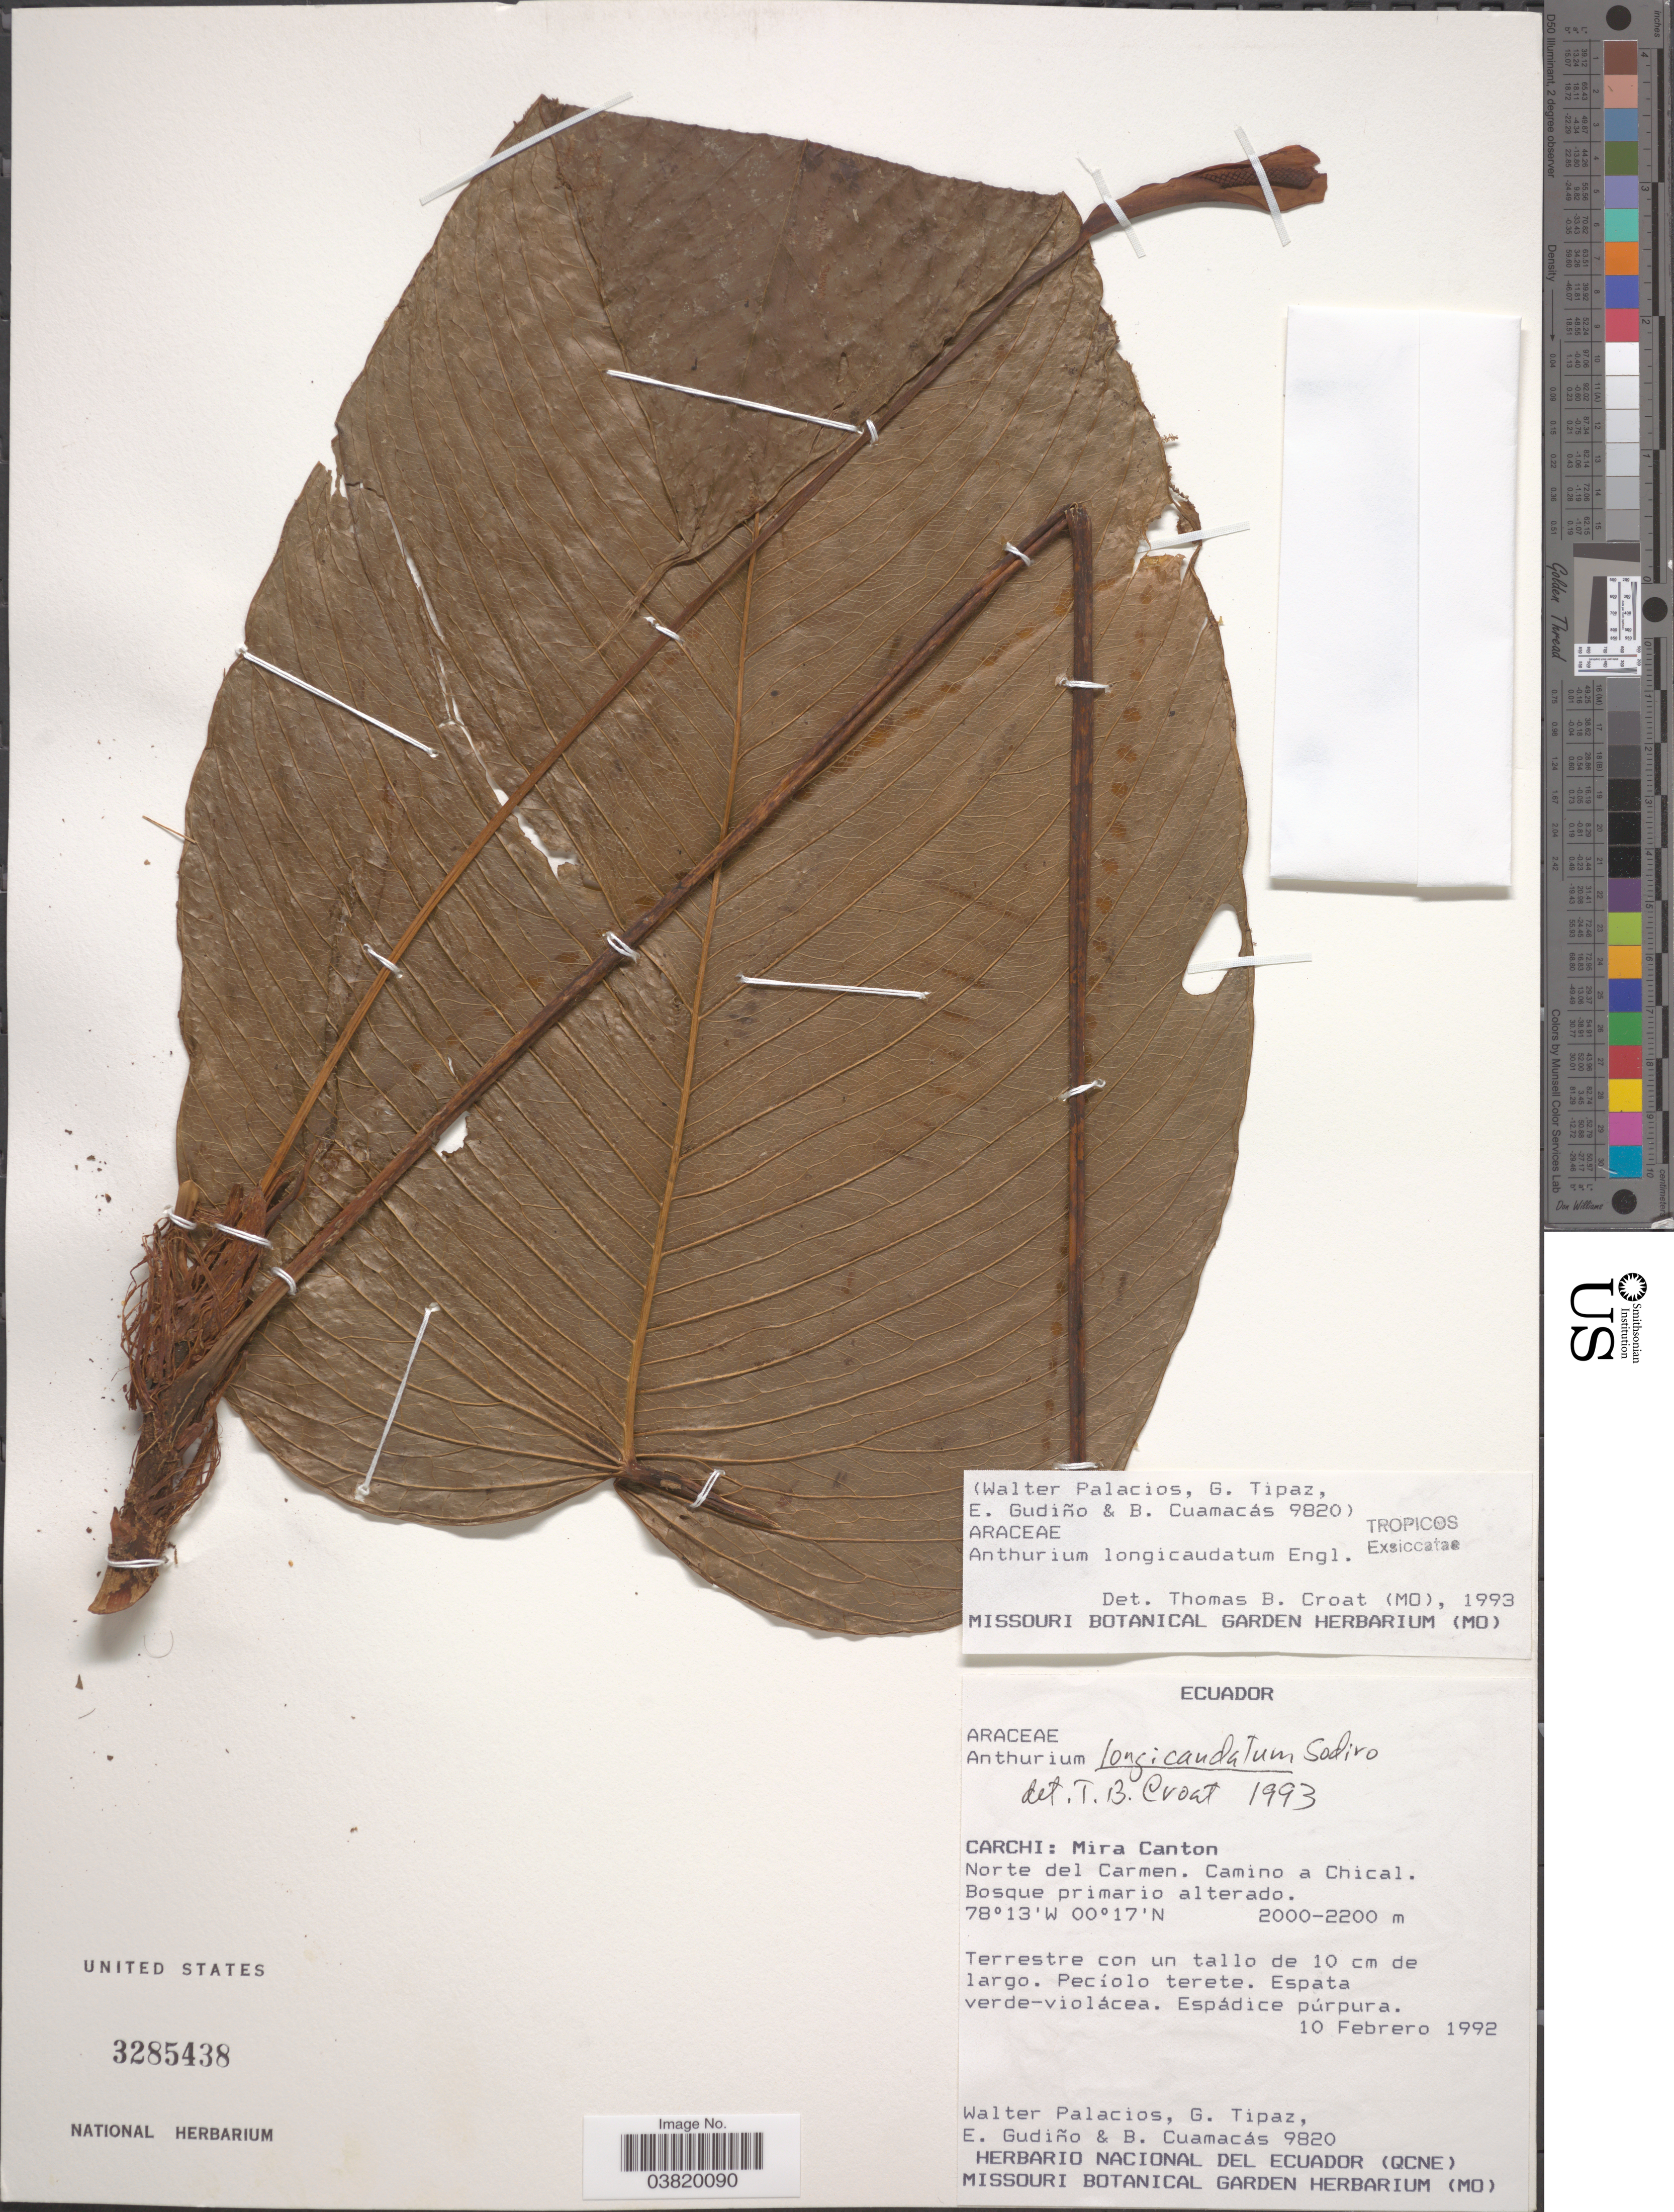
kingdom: Plantae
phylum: Tracheophyta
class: Liliopsida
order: Alismatales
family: Araceae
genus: Anthurium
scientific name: Anthurium longicaudatum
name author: Engl.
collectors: W. Palacios, G. Tipaz, E. Gudiño & B. Cuamacas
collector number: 9820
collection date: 1992-02-10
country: Ecuador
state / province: Carchi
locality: Mira Canton. Norte del Carmen. Camino a Chical.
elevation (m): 2000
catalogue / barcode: US 3285438